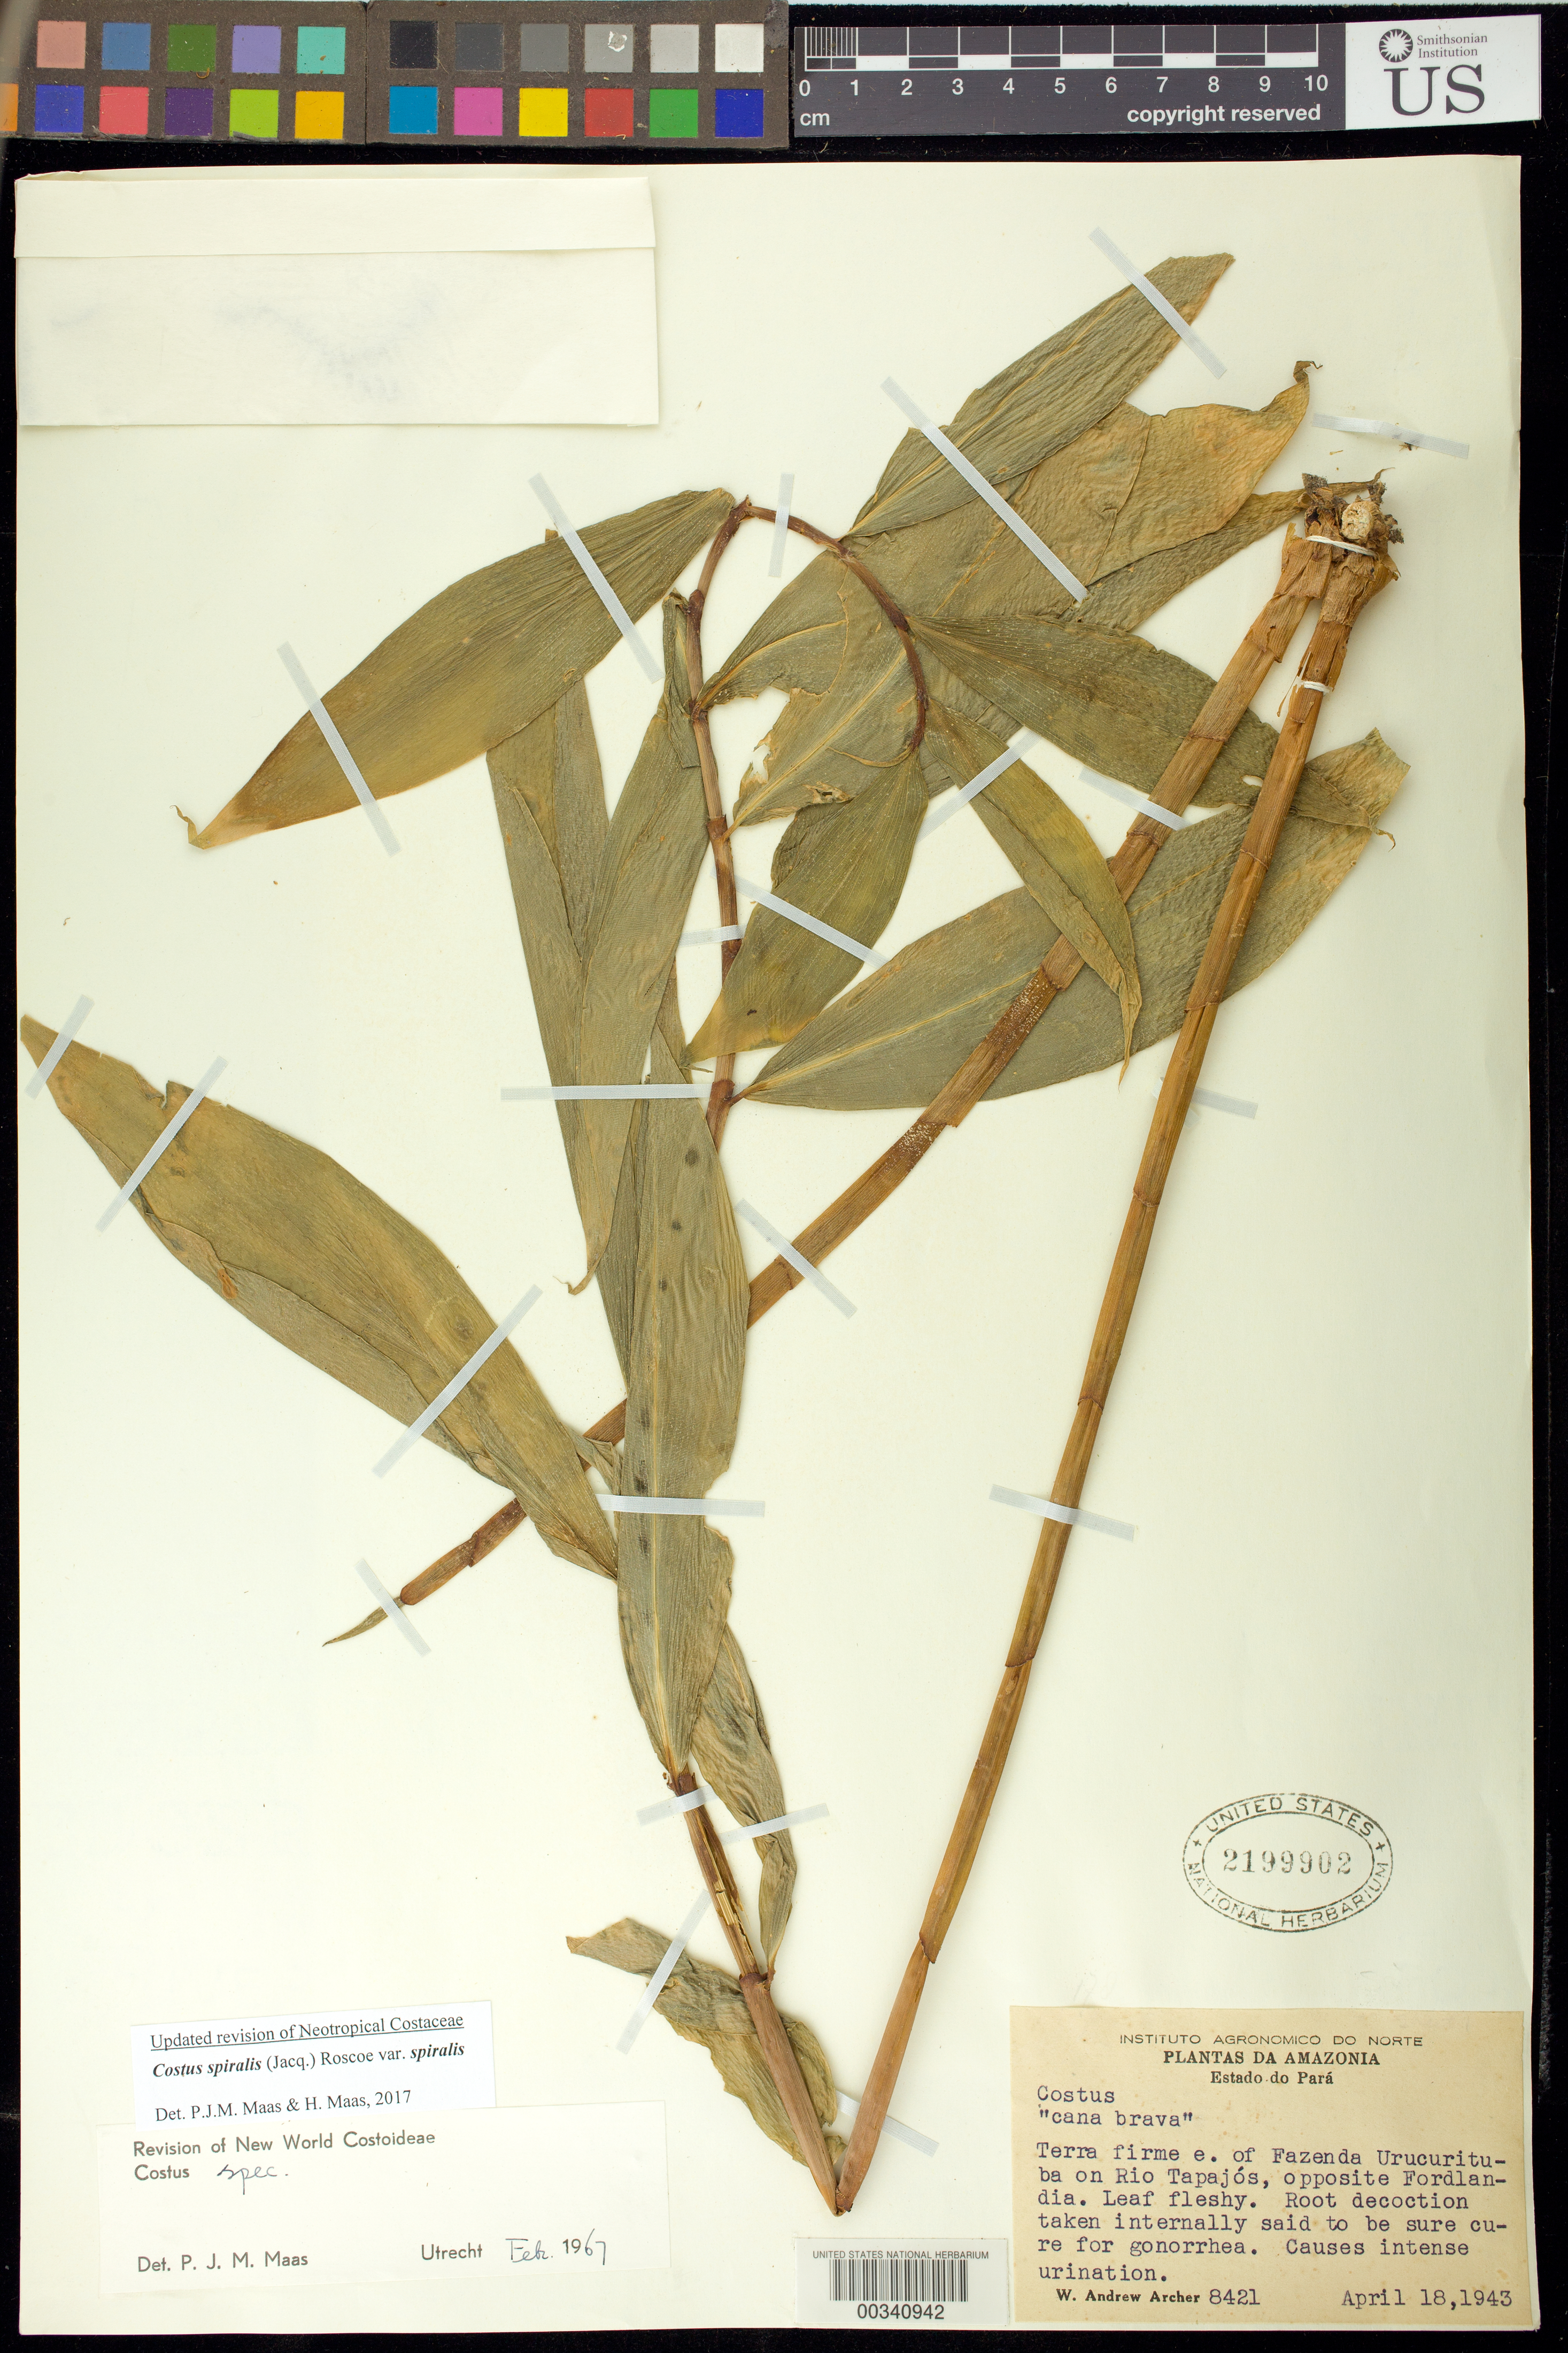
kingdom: Plantae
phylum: Tracheophyta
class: Liliopsida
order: Zingiberales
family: Costaceae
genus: Costus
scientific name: Costus spiralis var. spiralis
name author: (Jacq.) Roscoe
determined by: Maas, Paul J.; Maas, H.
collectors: W. A. Archer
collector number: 8421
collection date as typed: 18 Apr 1943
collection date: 1943-04-18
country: Brazil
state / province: Pará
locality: Plantas da amazonia, terra firme e of fazenda urucurituba on rio tapajos, opposite fordlandia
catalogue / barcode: US 2199902